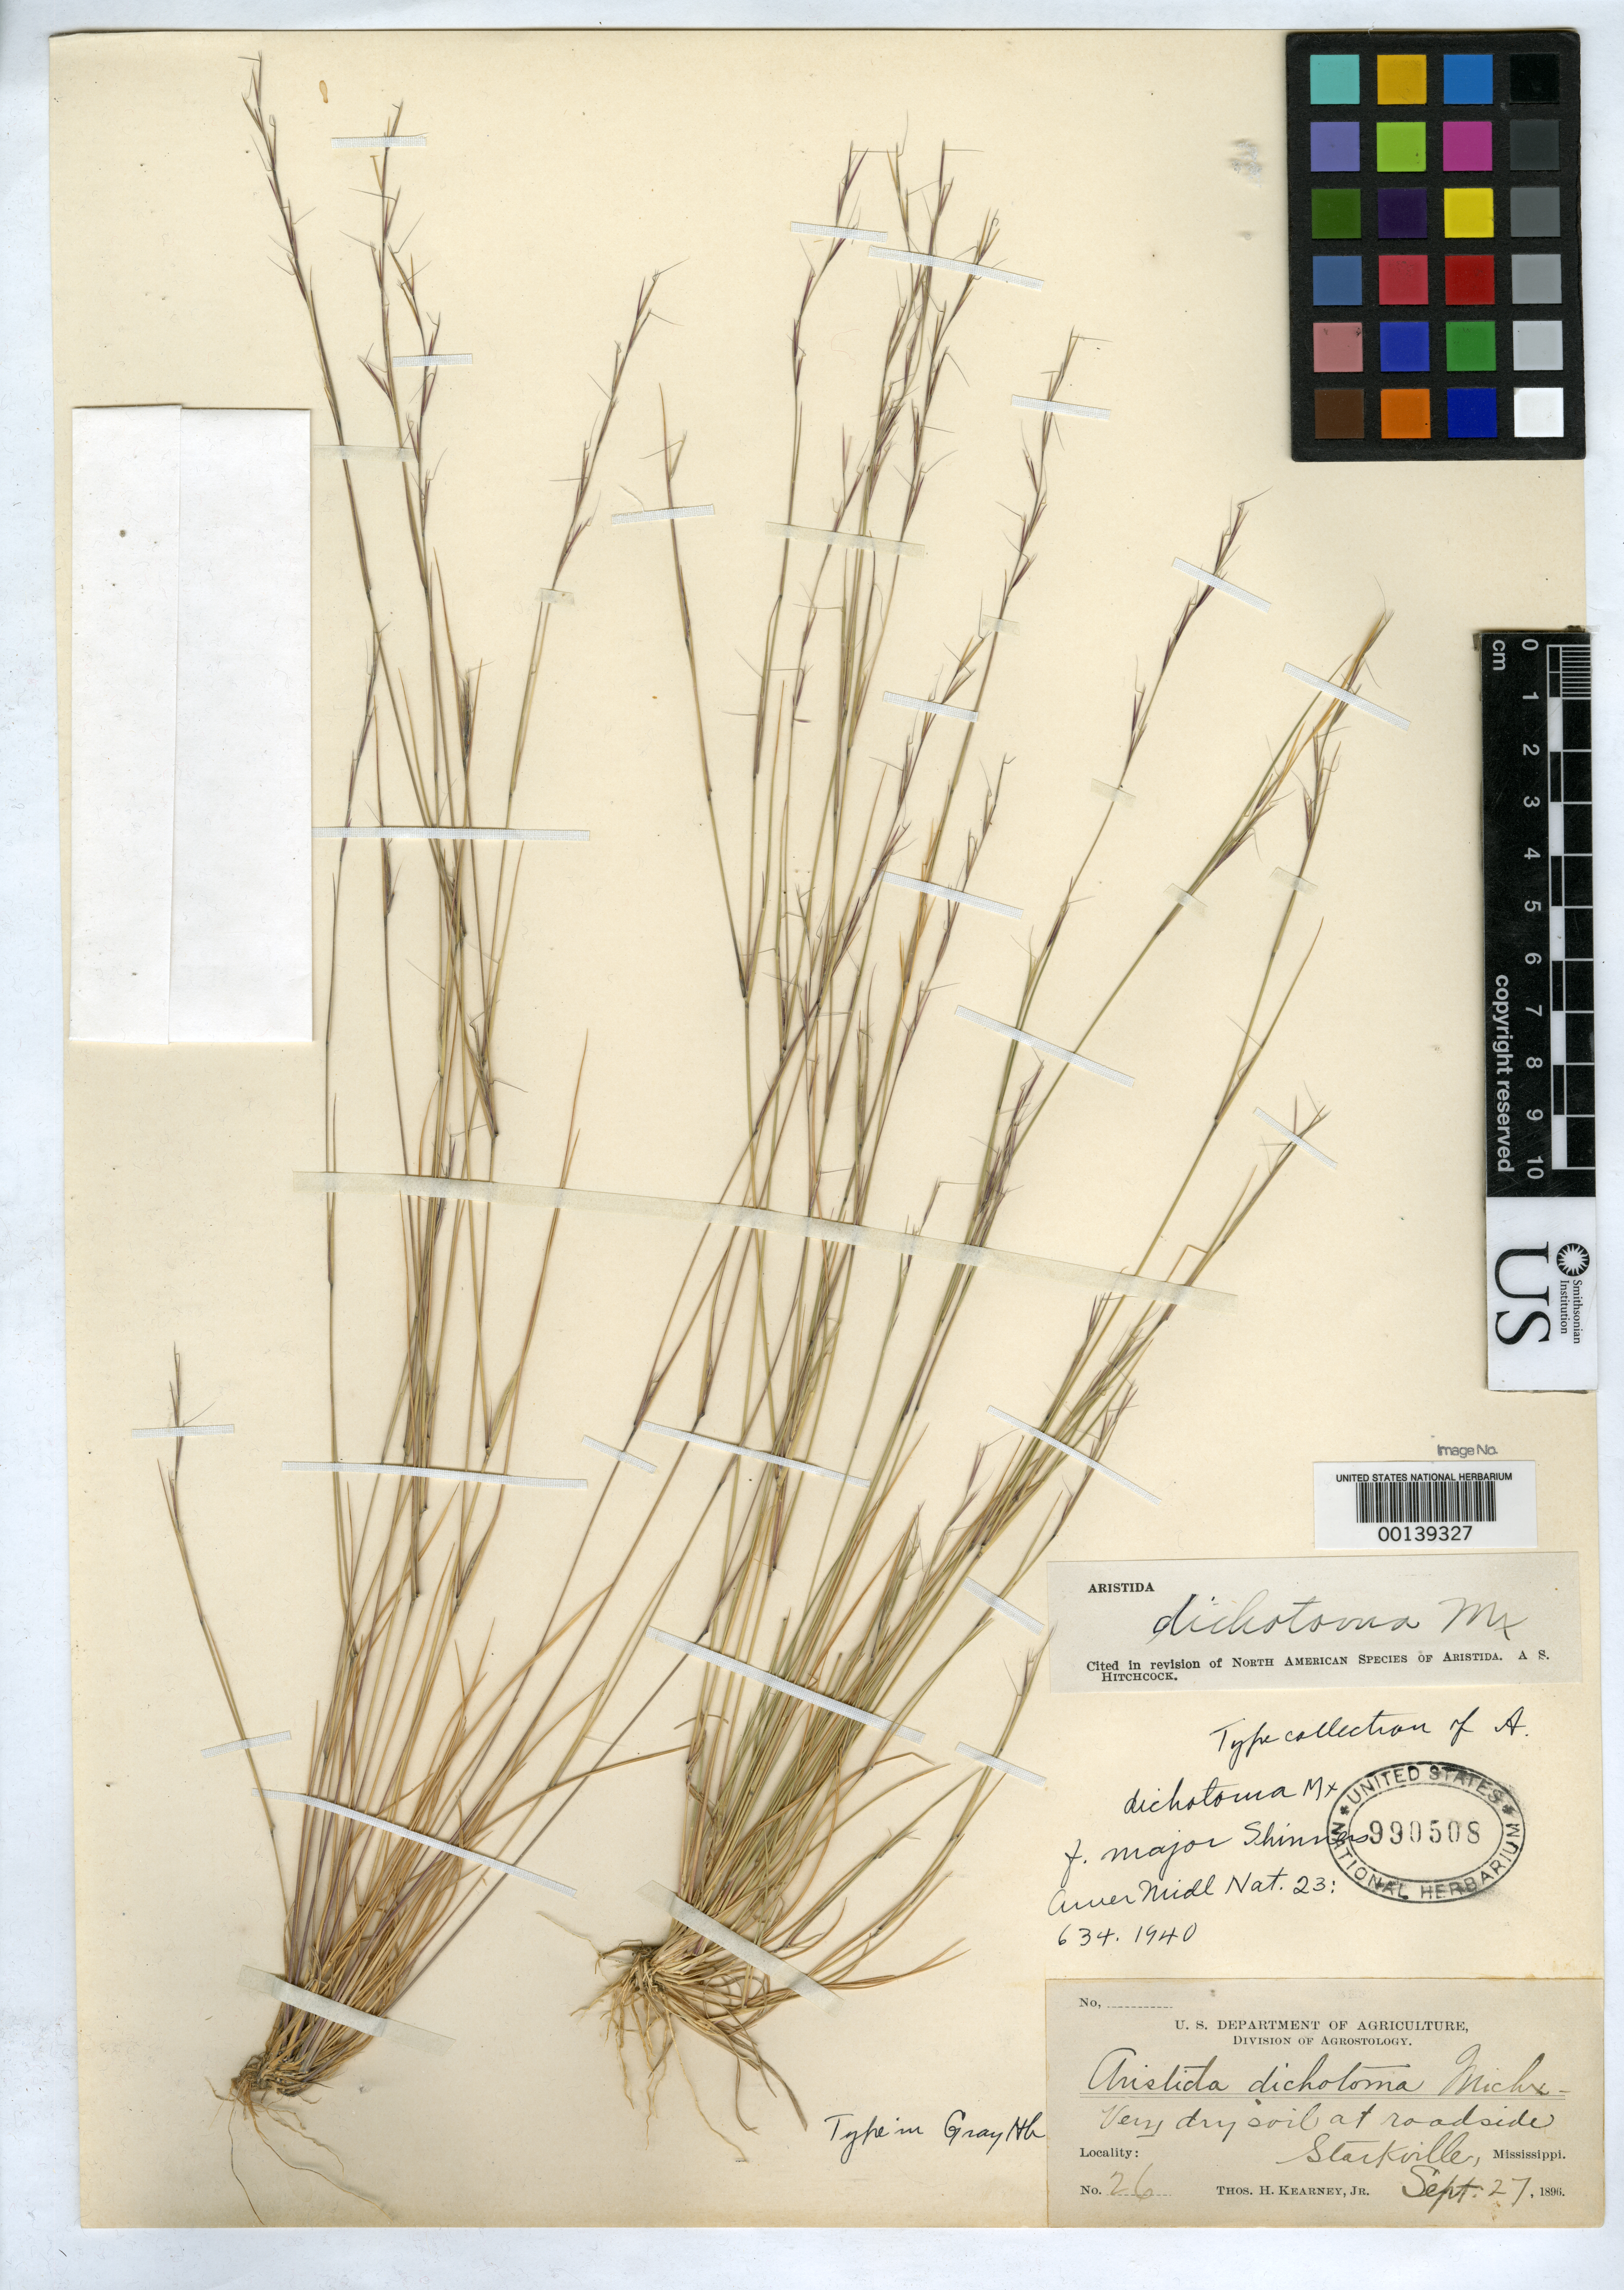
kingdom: Plantae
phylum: Tracheophyta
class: Liliopsida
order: Poales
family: Poaceae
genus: Aristida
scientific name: Aristida dichotoma f. major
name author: Shinners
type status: Isotype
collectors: T. H. Kearney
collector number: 26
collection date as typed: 27 Sep 1896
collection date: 1896-09-27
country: United States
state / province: Mississippi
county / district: Oktibbeha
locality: Starkville.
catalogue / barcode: US 990508